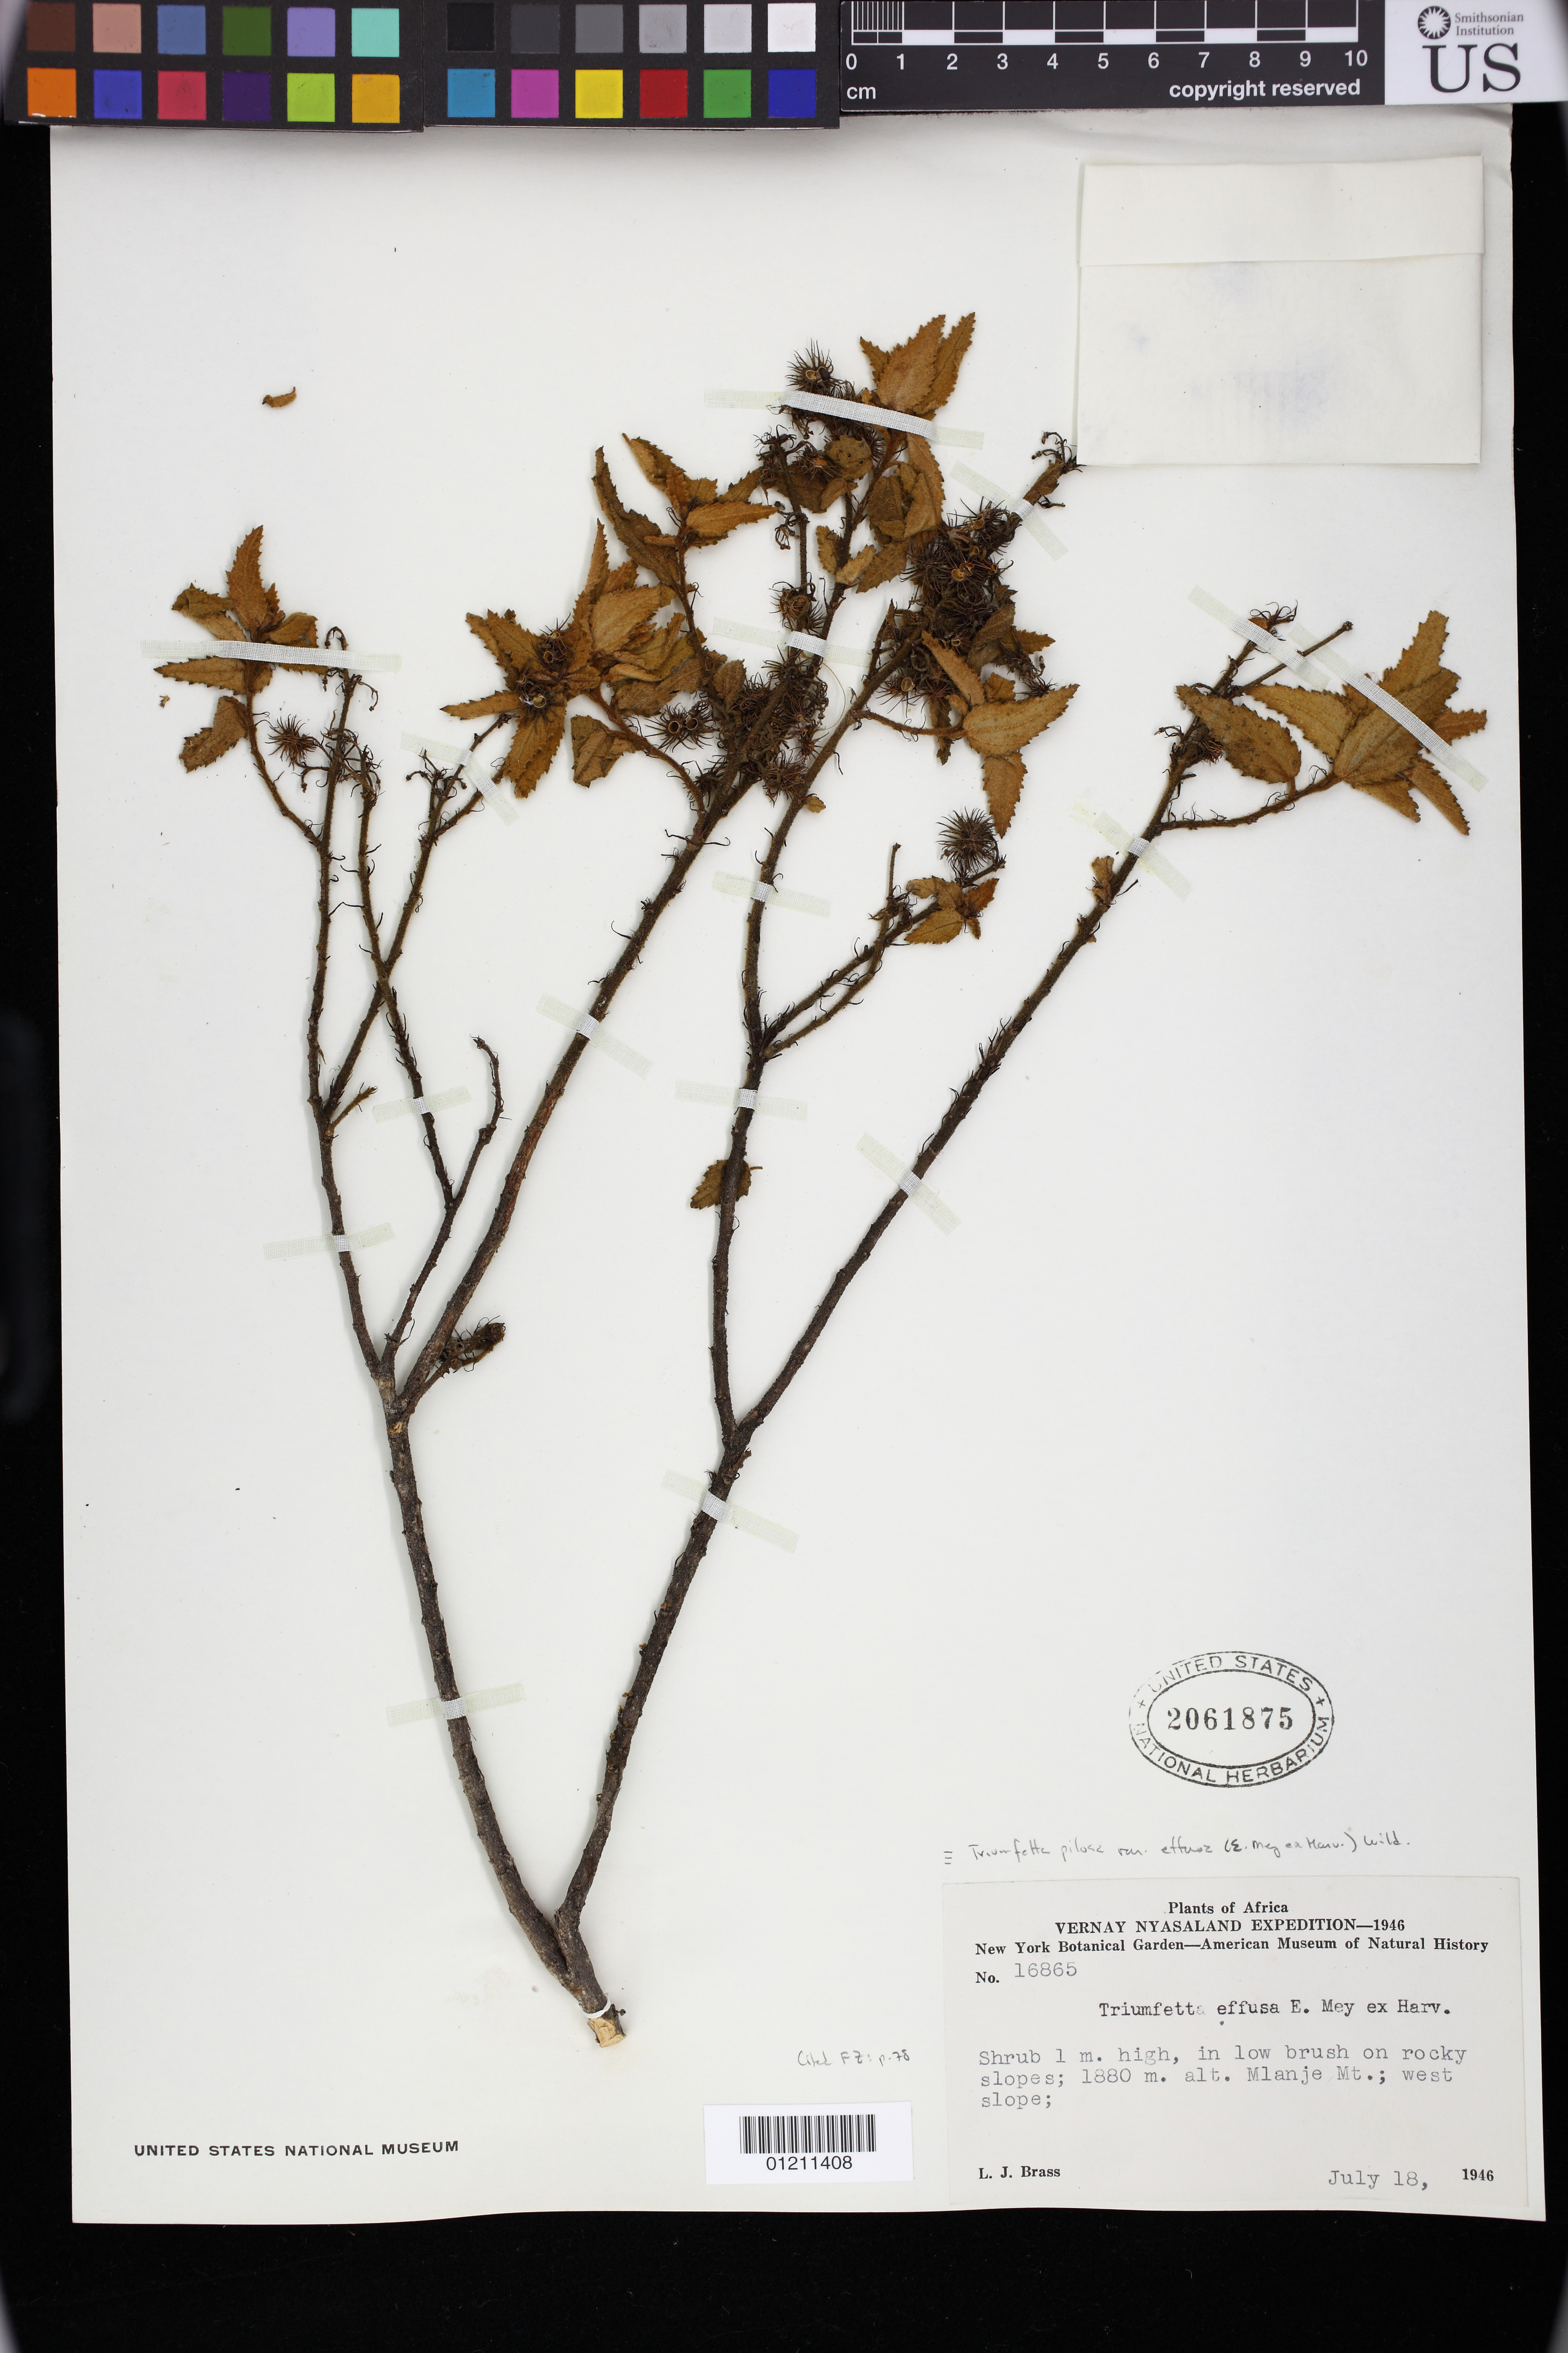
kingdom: Plantae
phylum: Tracheophyta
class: Magnoliopsida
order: Malvales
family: Malvaceae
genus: Triumfetta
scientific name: Triumfetta pilosa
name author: Roth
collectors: L. J. Brass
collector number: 16865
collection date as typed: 18 Jul 1946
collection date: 1946-07-18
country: Malawi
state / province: Southern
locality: Nyasaland. In low brush on rocky slopes; Mlanje Mt.; west slope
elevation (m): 1880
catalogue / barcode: US 2061875